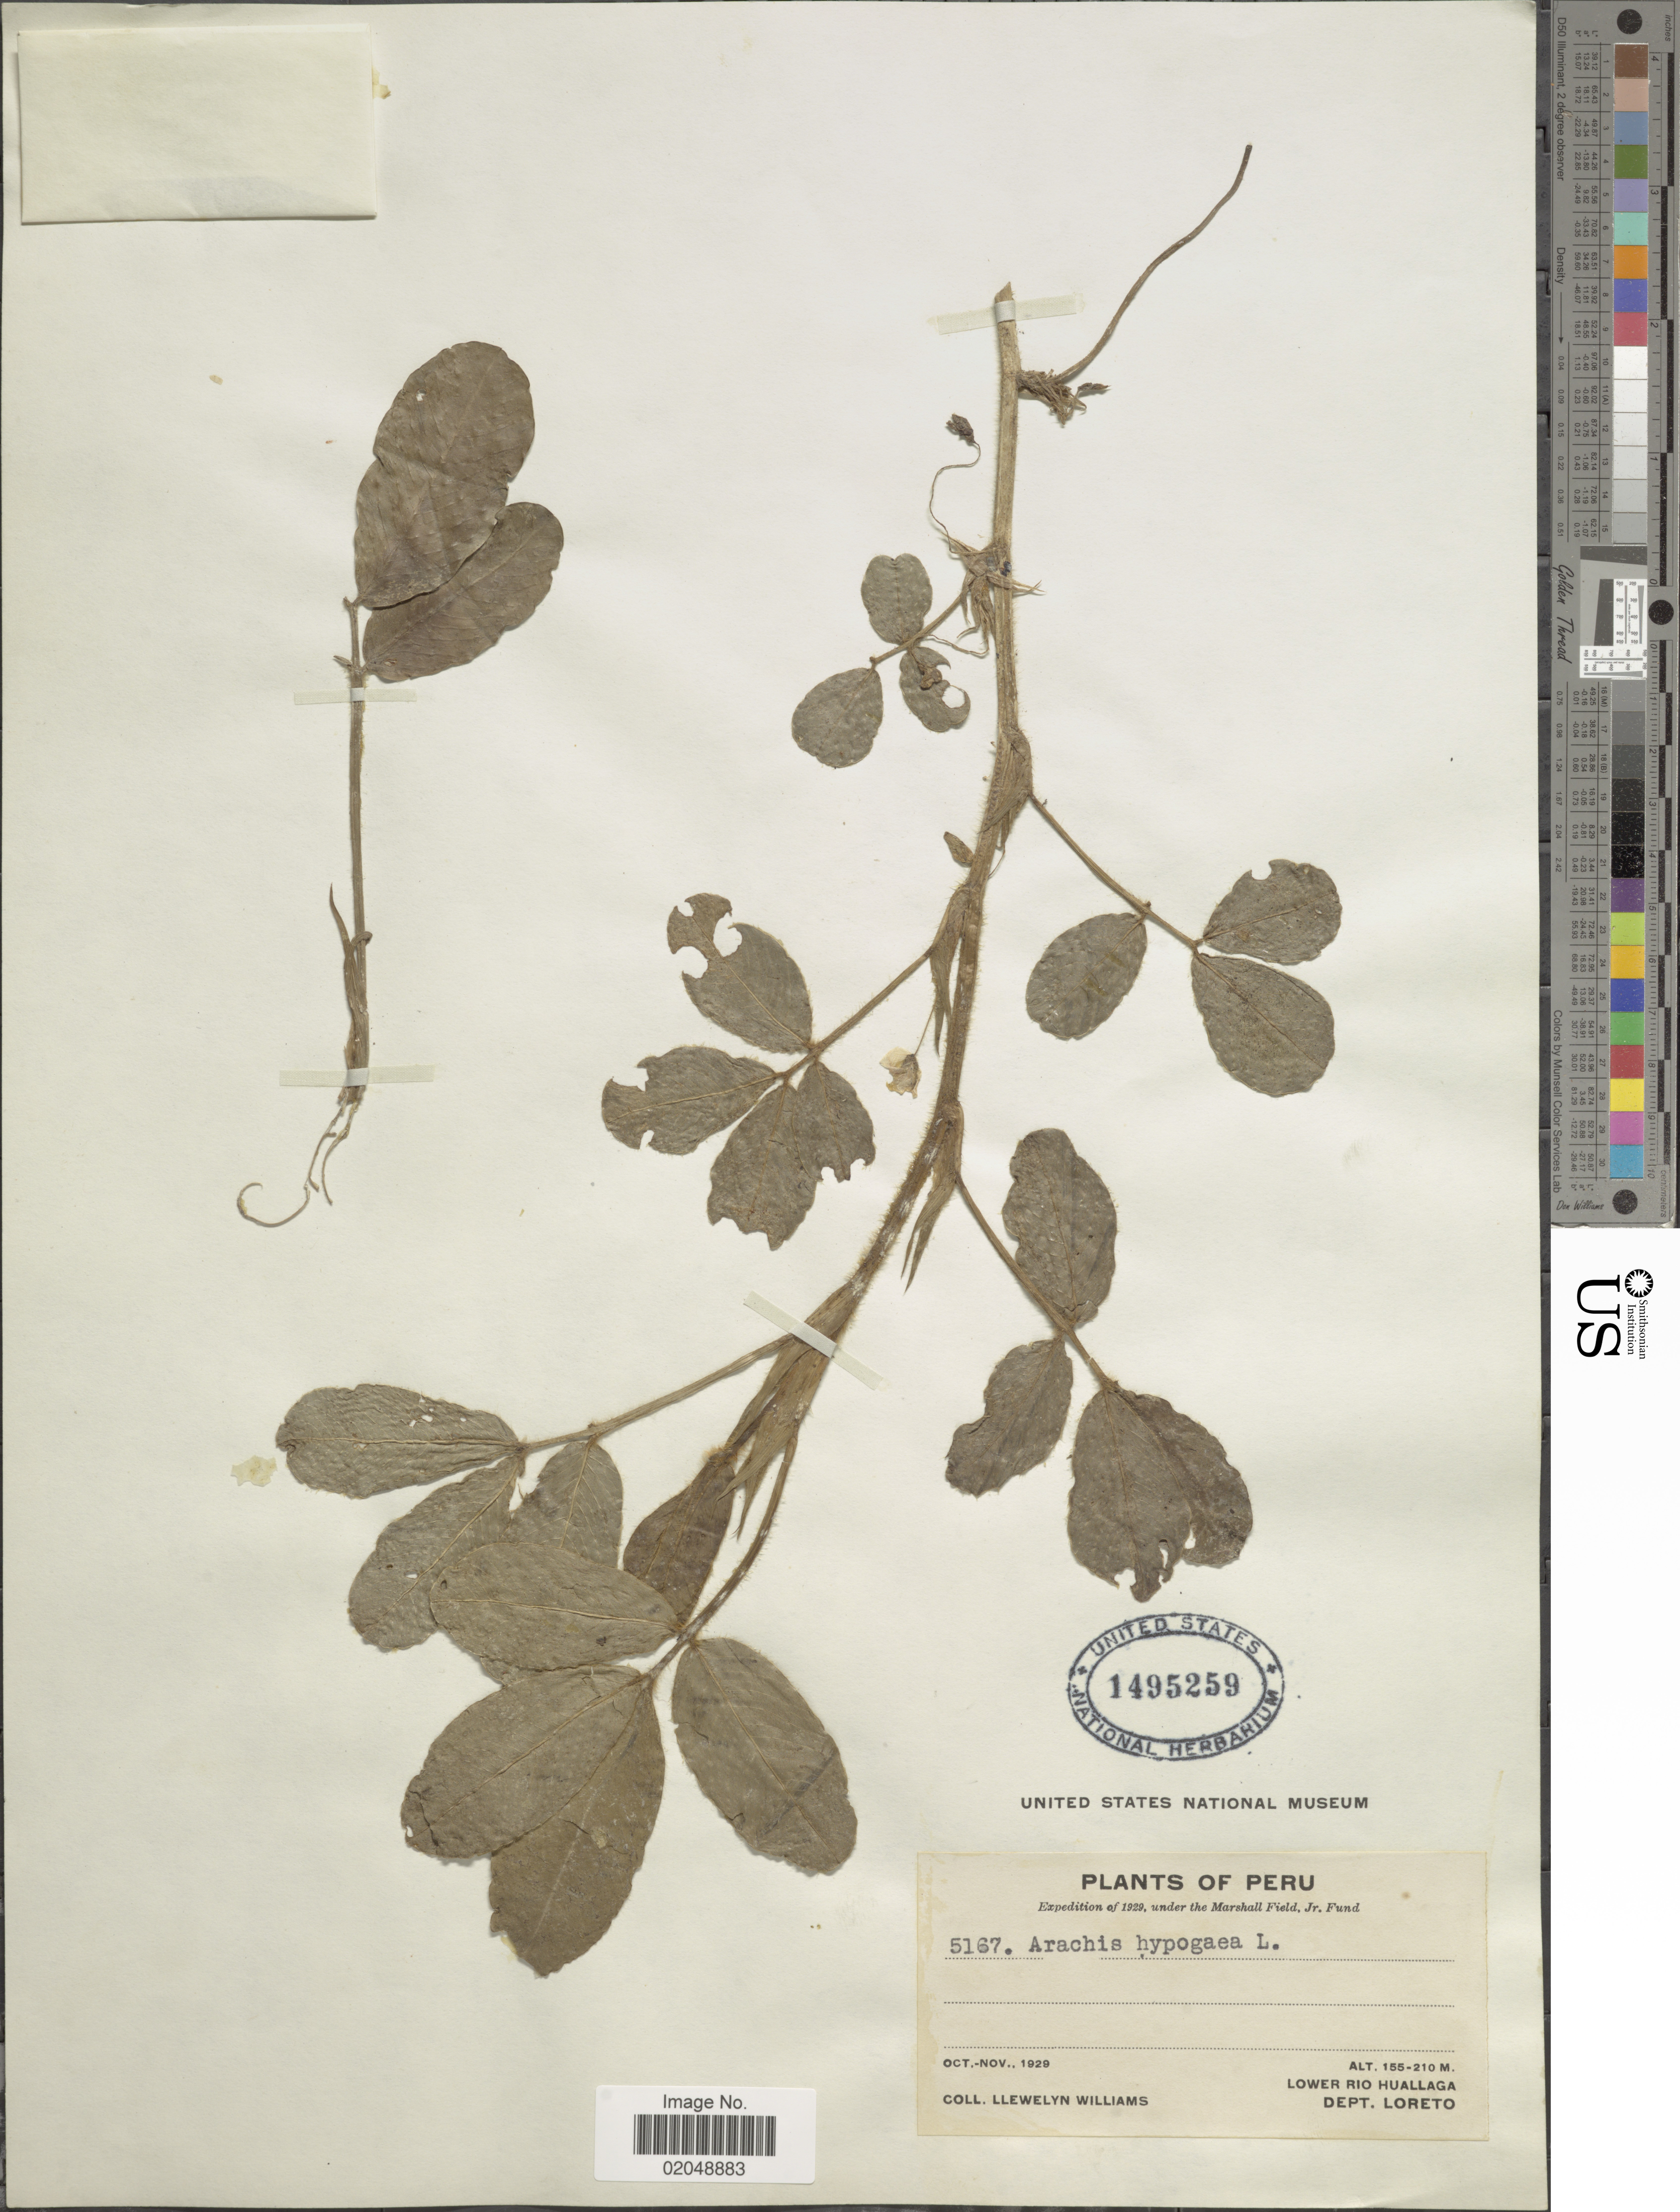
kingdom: Plantae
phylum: Tracheophyta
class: Magnoliopsida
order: Fabales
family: Fabaceae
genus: Arachis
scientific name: Arachis hypogaea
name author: L.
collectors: Ll. Williams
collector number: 5167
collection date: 1929-10/1929-11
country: Peru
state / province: Loreto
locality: Lower Rio Huallaga, Dept. Loreto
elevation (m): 155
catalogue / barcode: US 1495259